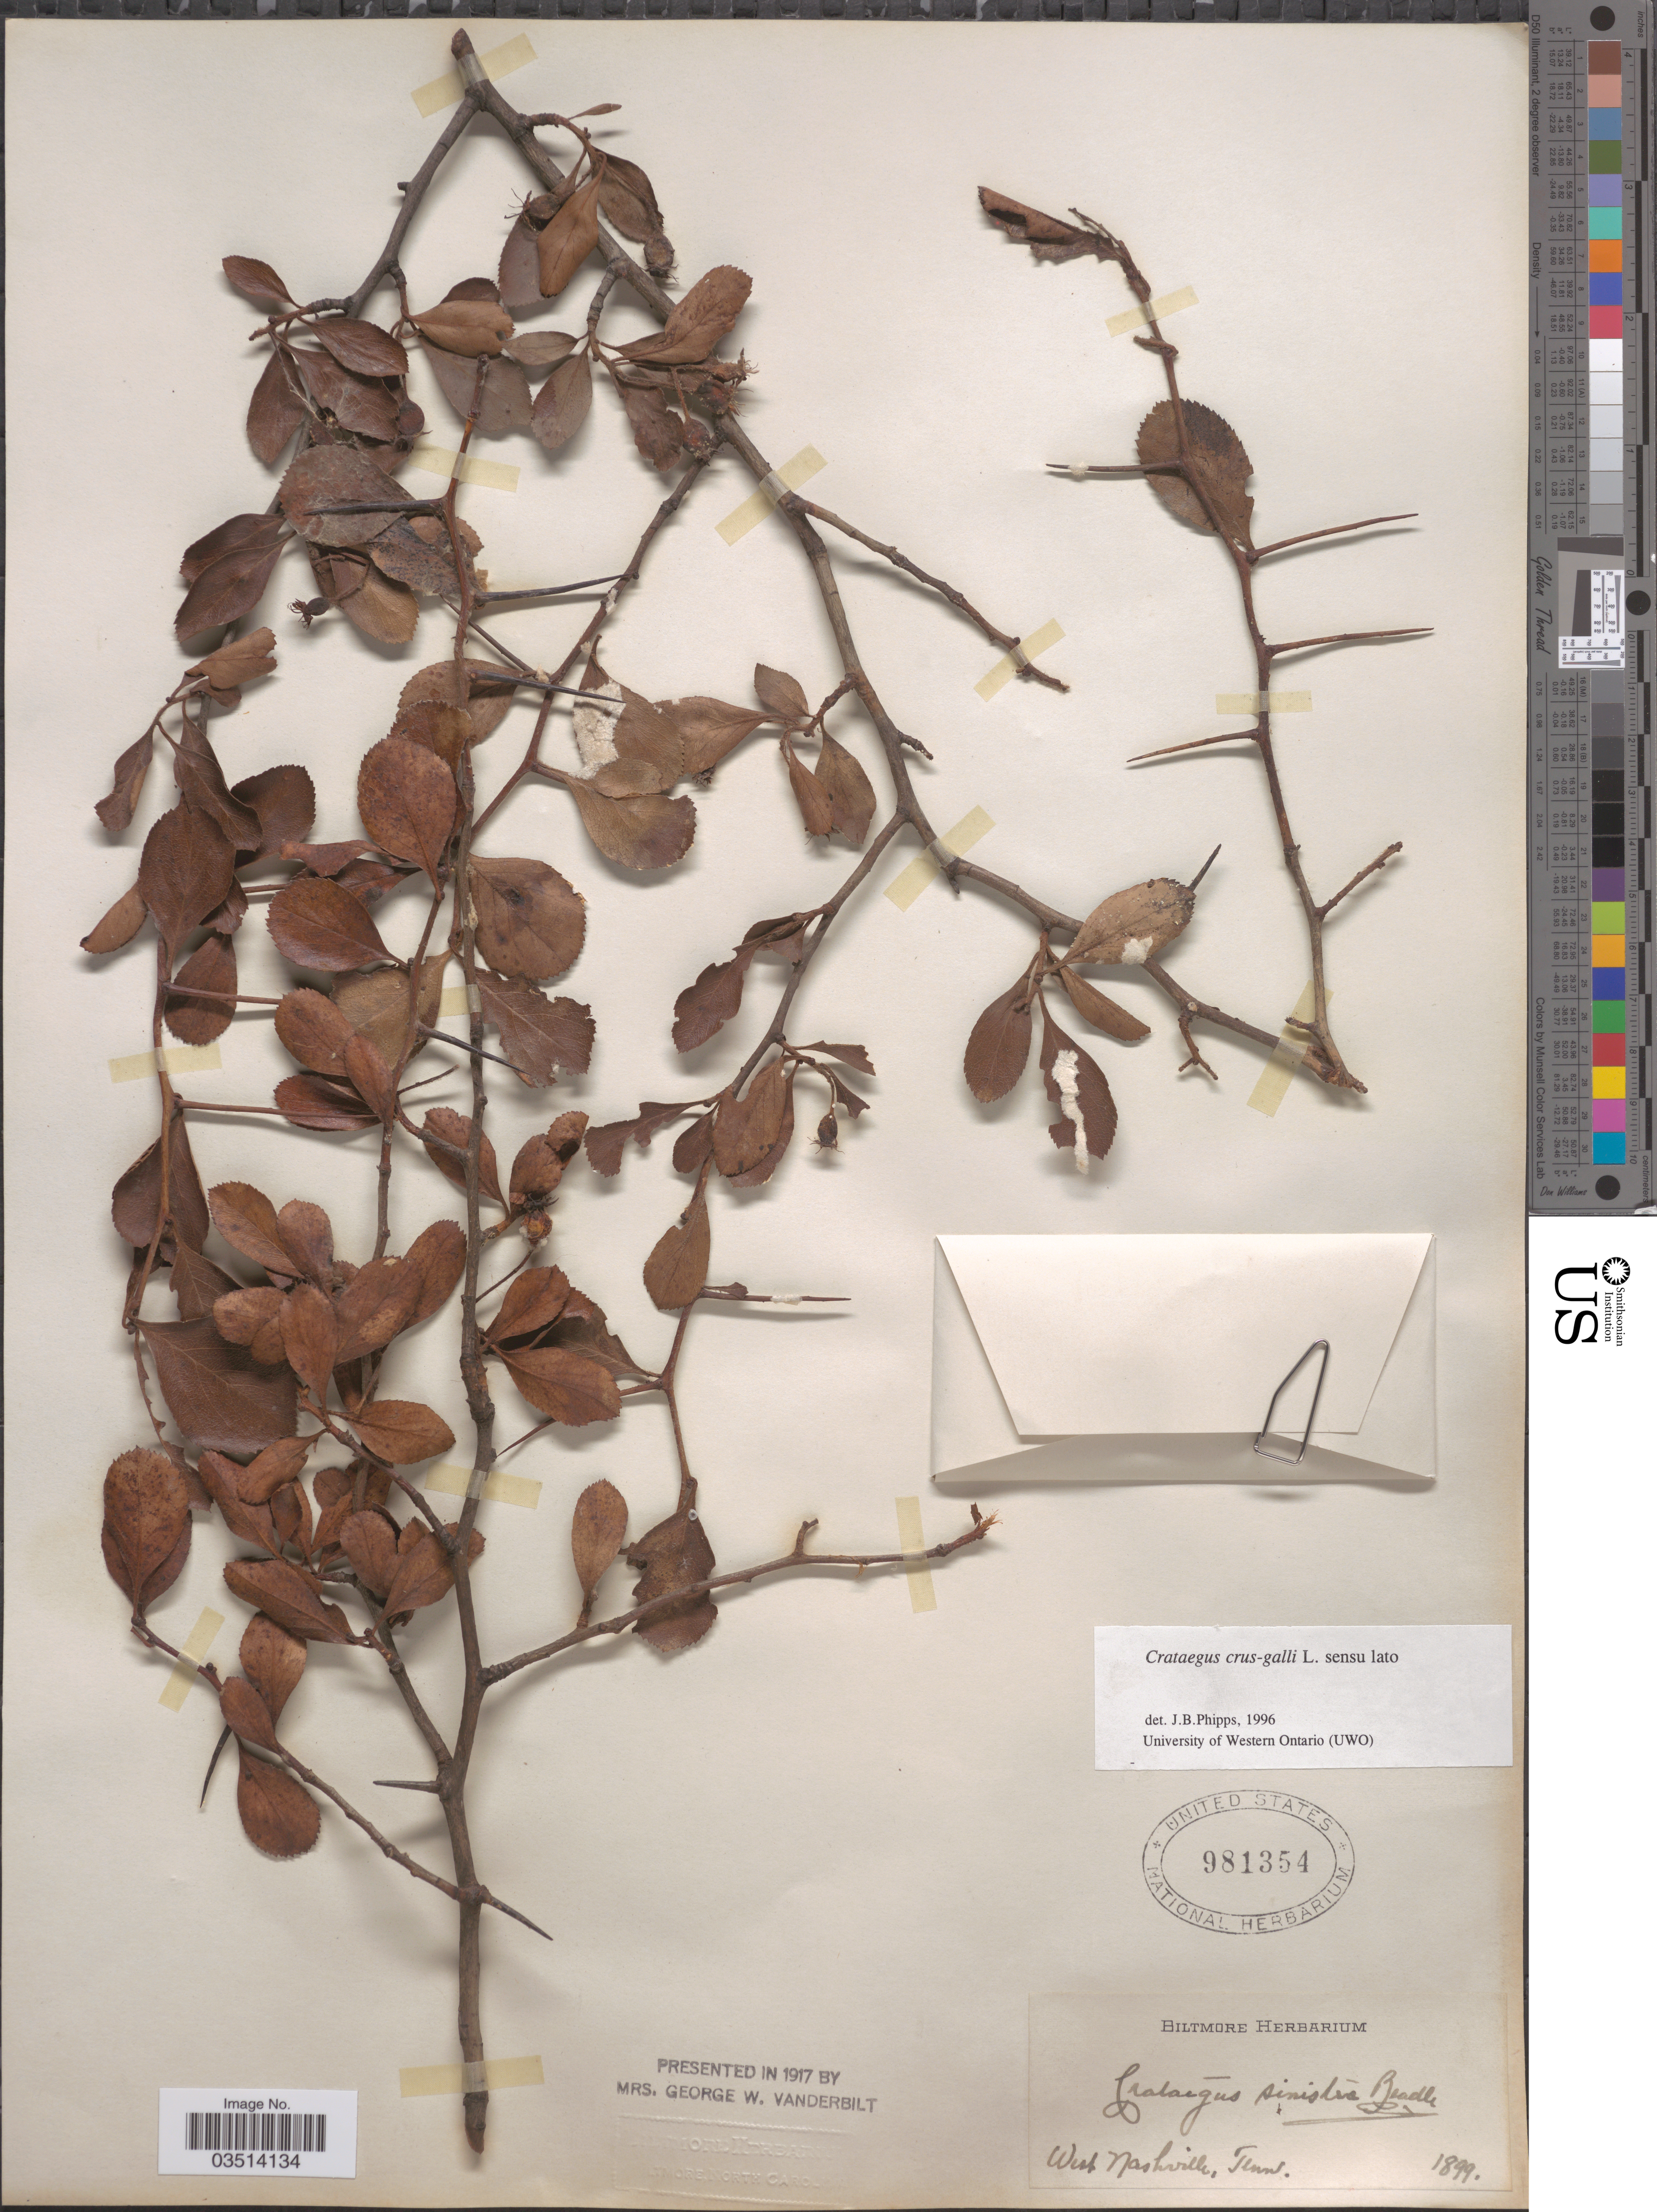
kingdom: Plantae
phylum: Tracheophyta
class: Magnoliopsida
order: Rosales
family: Rosaceae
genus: Crataegus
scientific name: Crataegus crus-galli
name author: L.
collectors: ex herb. Biltmore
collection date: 1899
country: United States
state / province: Tennessee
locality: West Nashville.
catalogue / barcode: US 981354